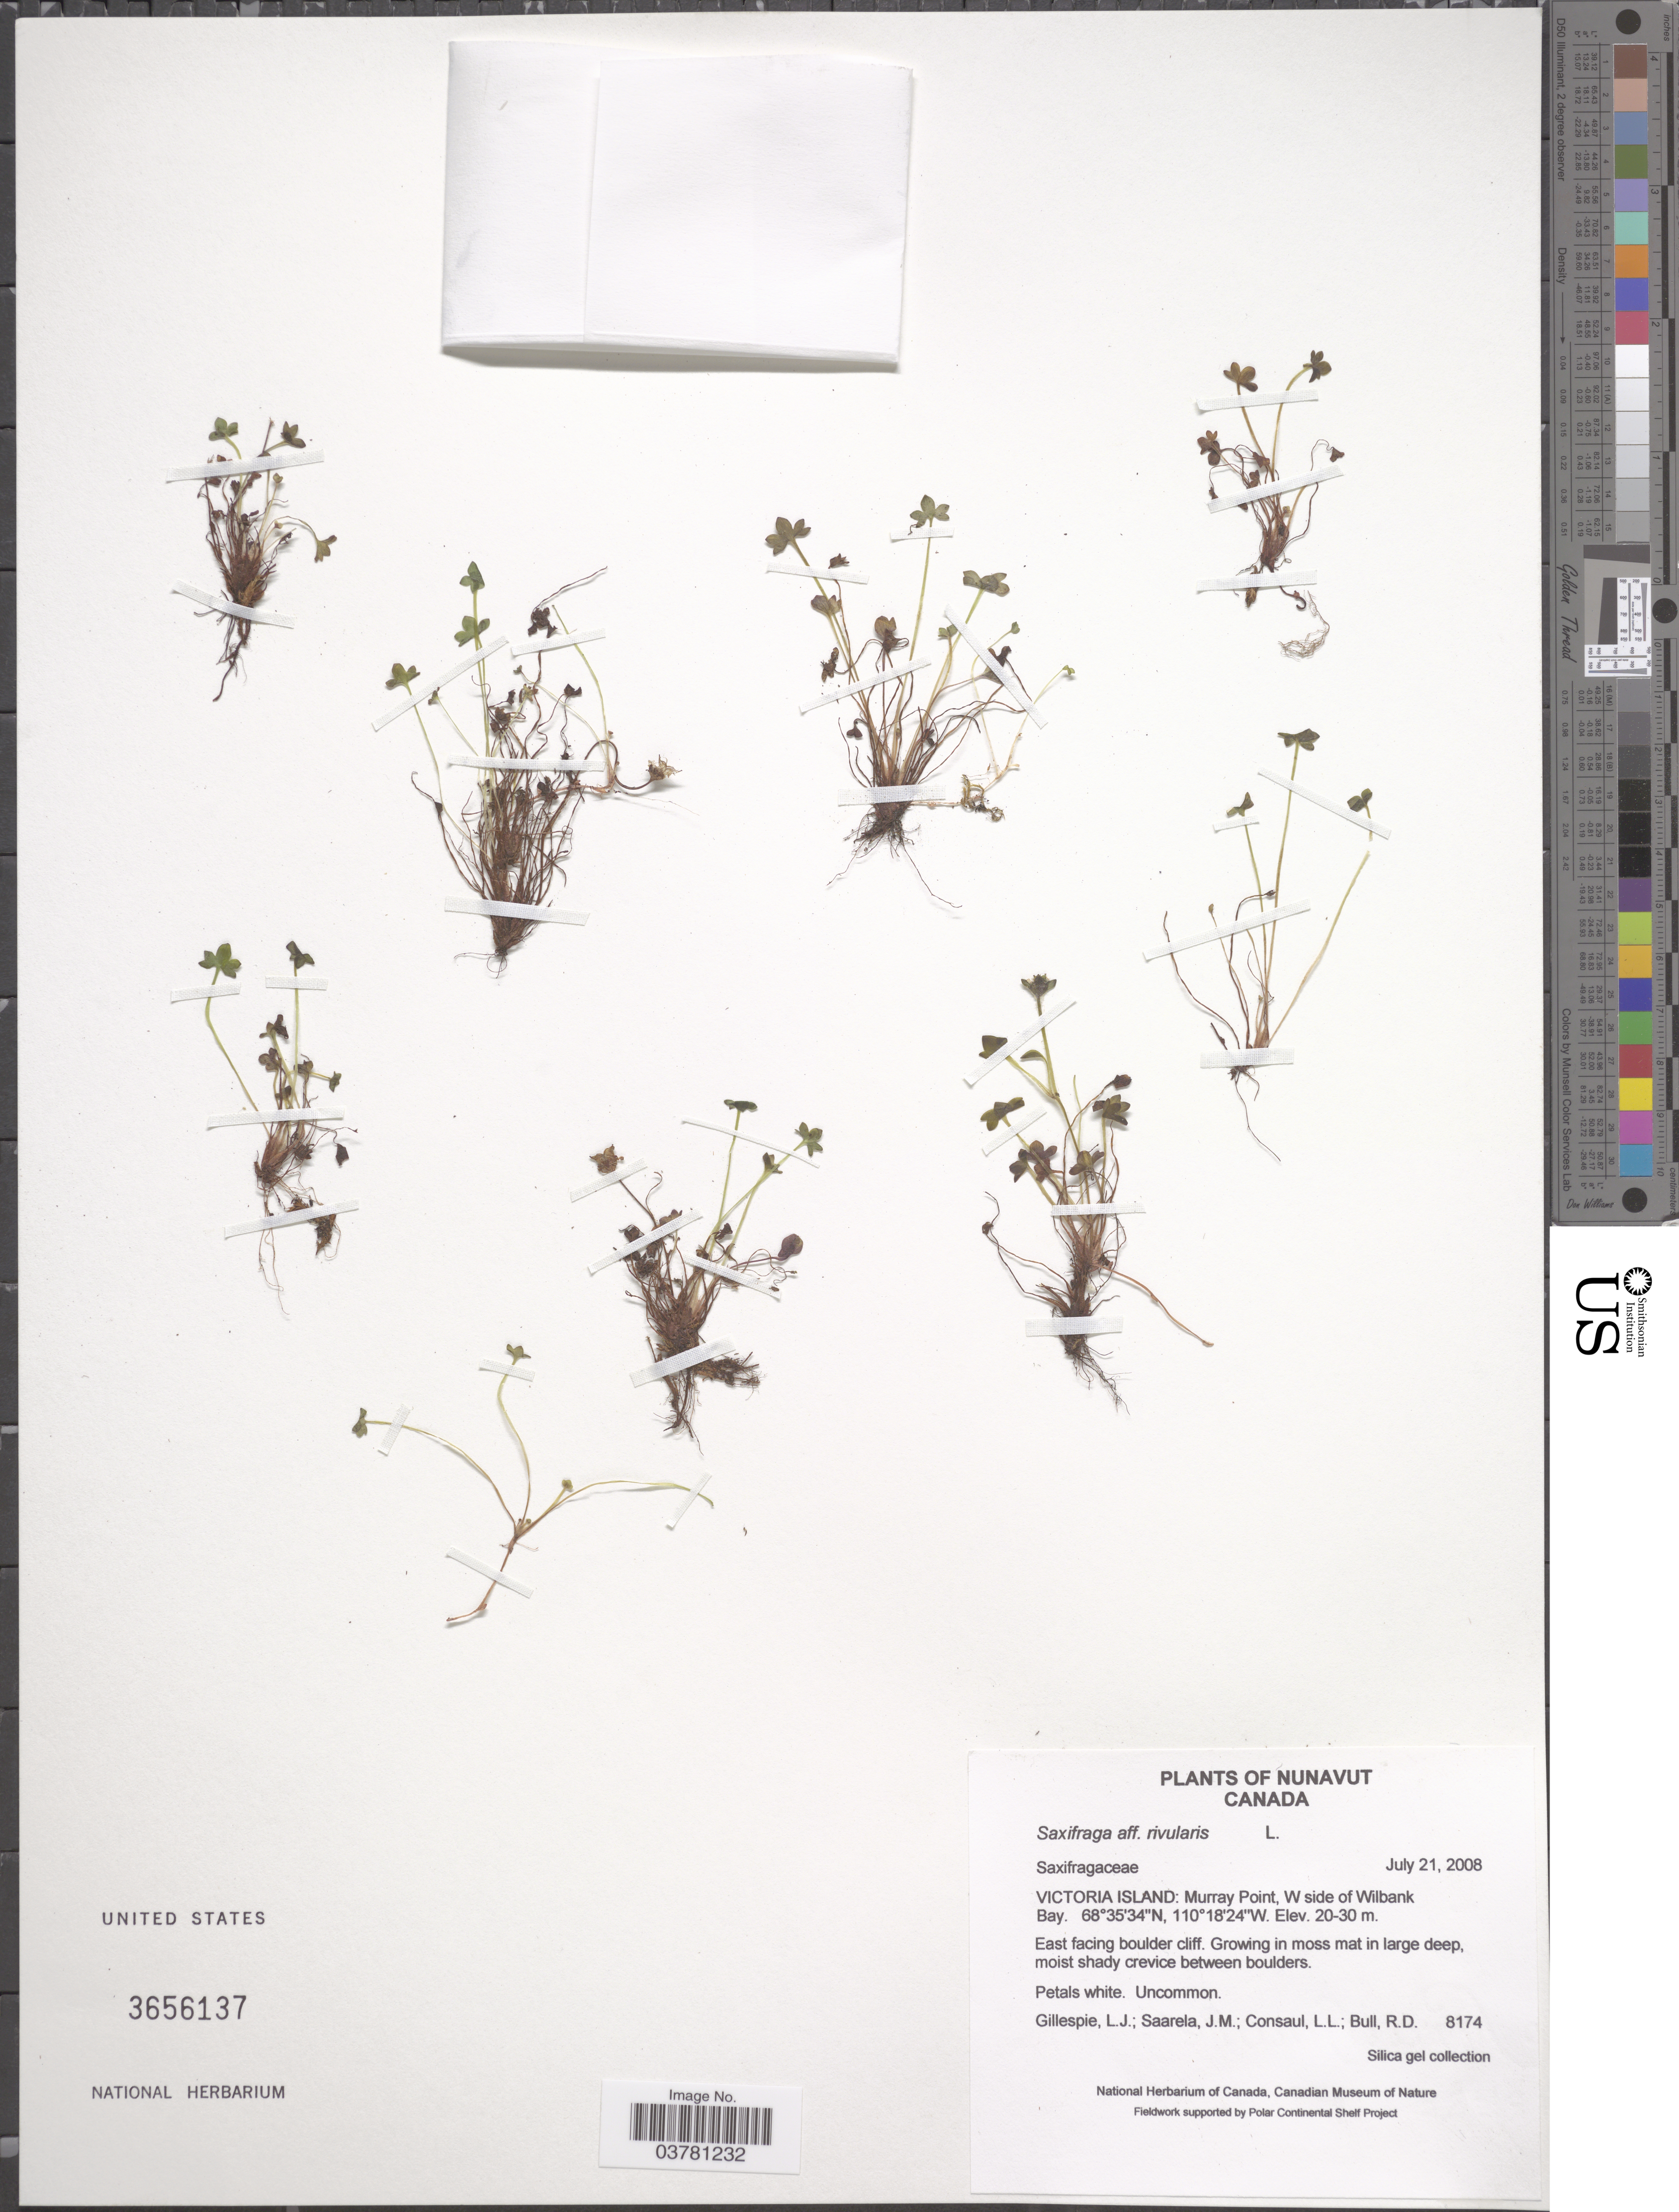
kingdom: Plantae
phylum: Tracheophyta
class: Magnoliopsida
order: Saxifragales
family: Saxifragaceae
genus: Saxifraga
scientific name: Saxifraga rivularis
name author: L.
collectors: L. Gillespie, J. Saarela, L. Consaul & R. Bull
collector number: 8174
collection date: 2008-07-21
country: Canada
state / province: Nunavut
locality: Victoria Island: Murray Point, W side of Wilbank Bay. East facing boulder cliff. In moss mat in large deep, moist shady crevice between boulders.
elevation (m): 20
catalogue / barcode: US 3656137